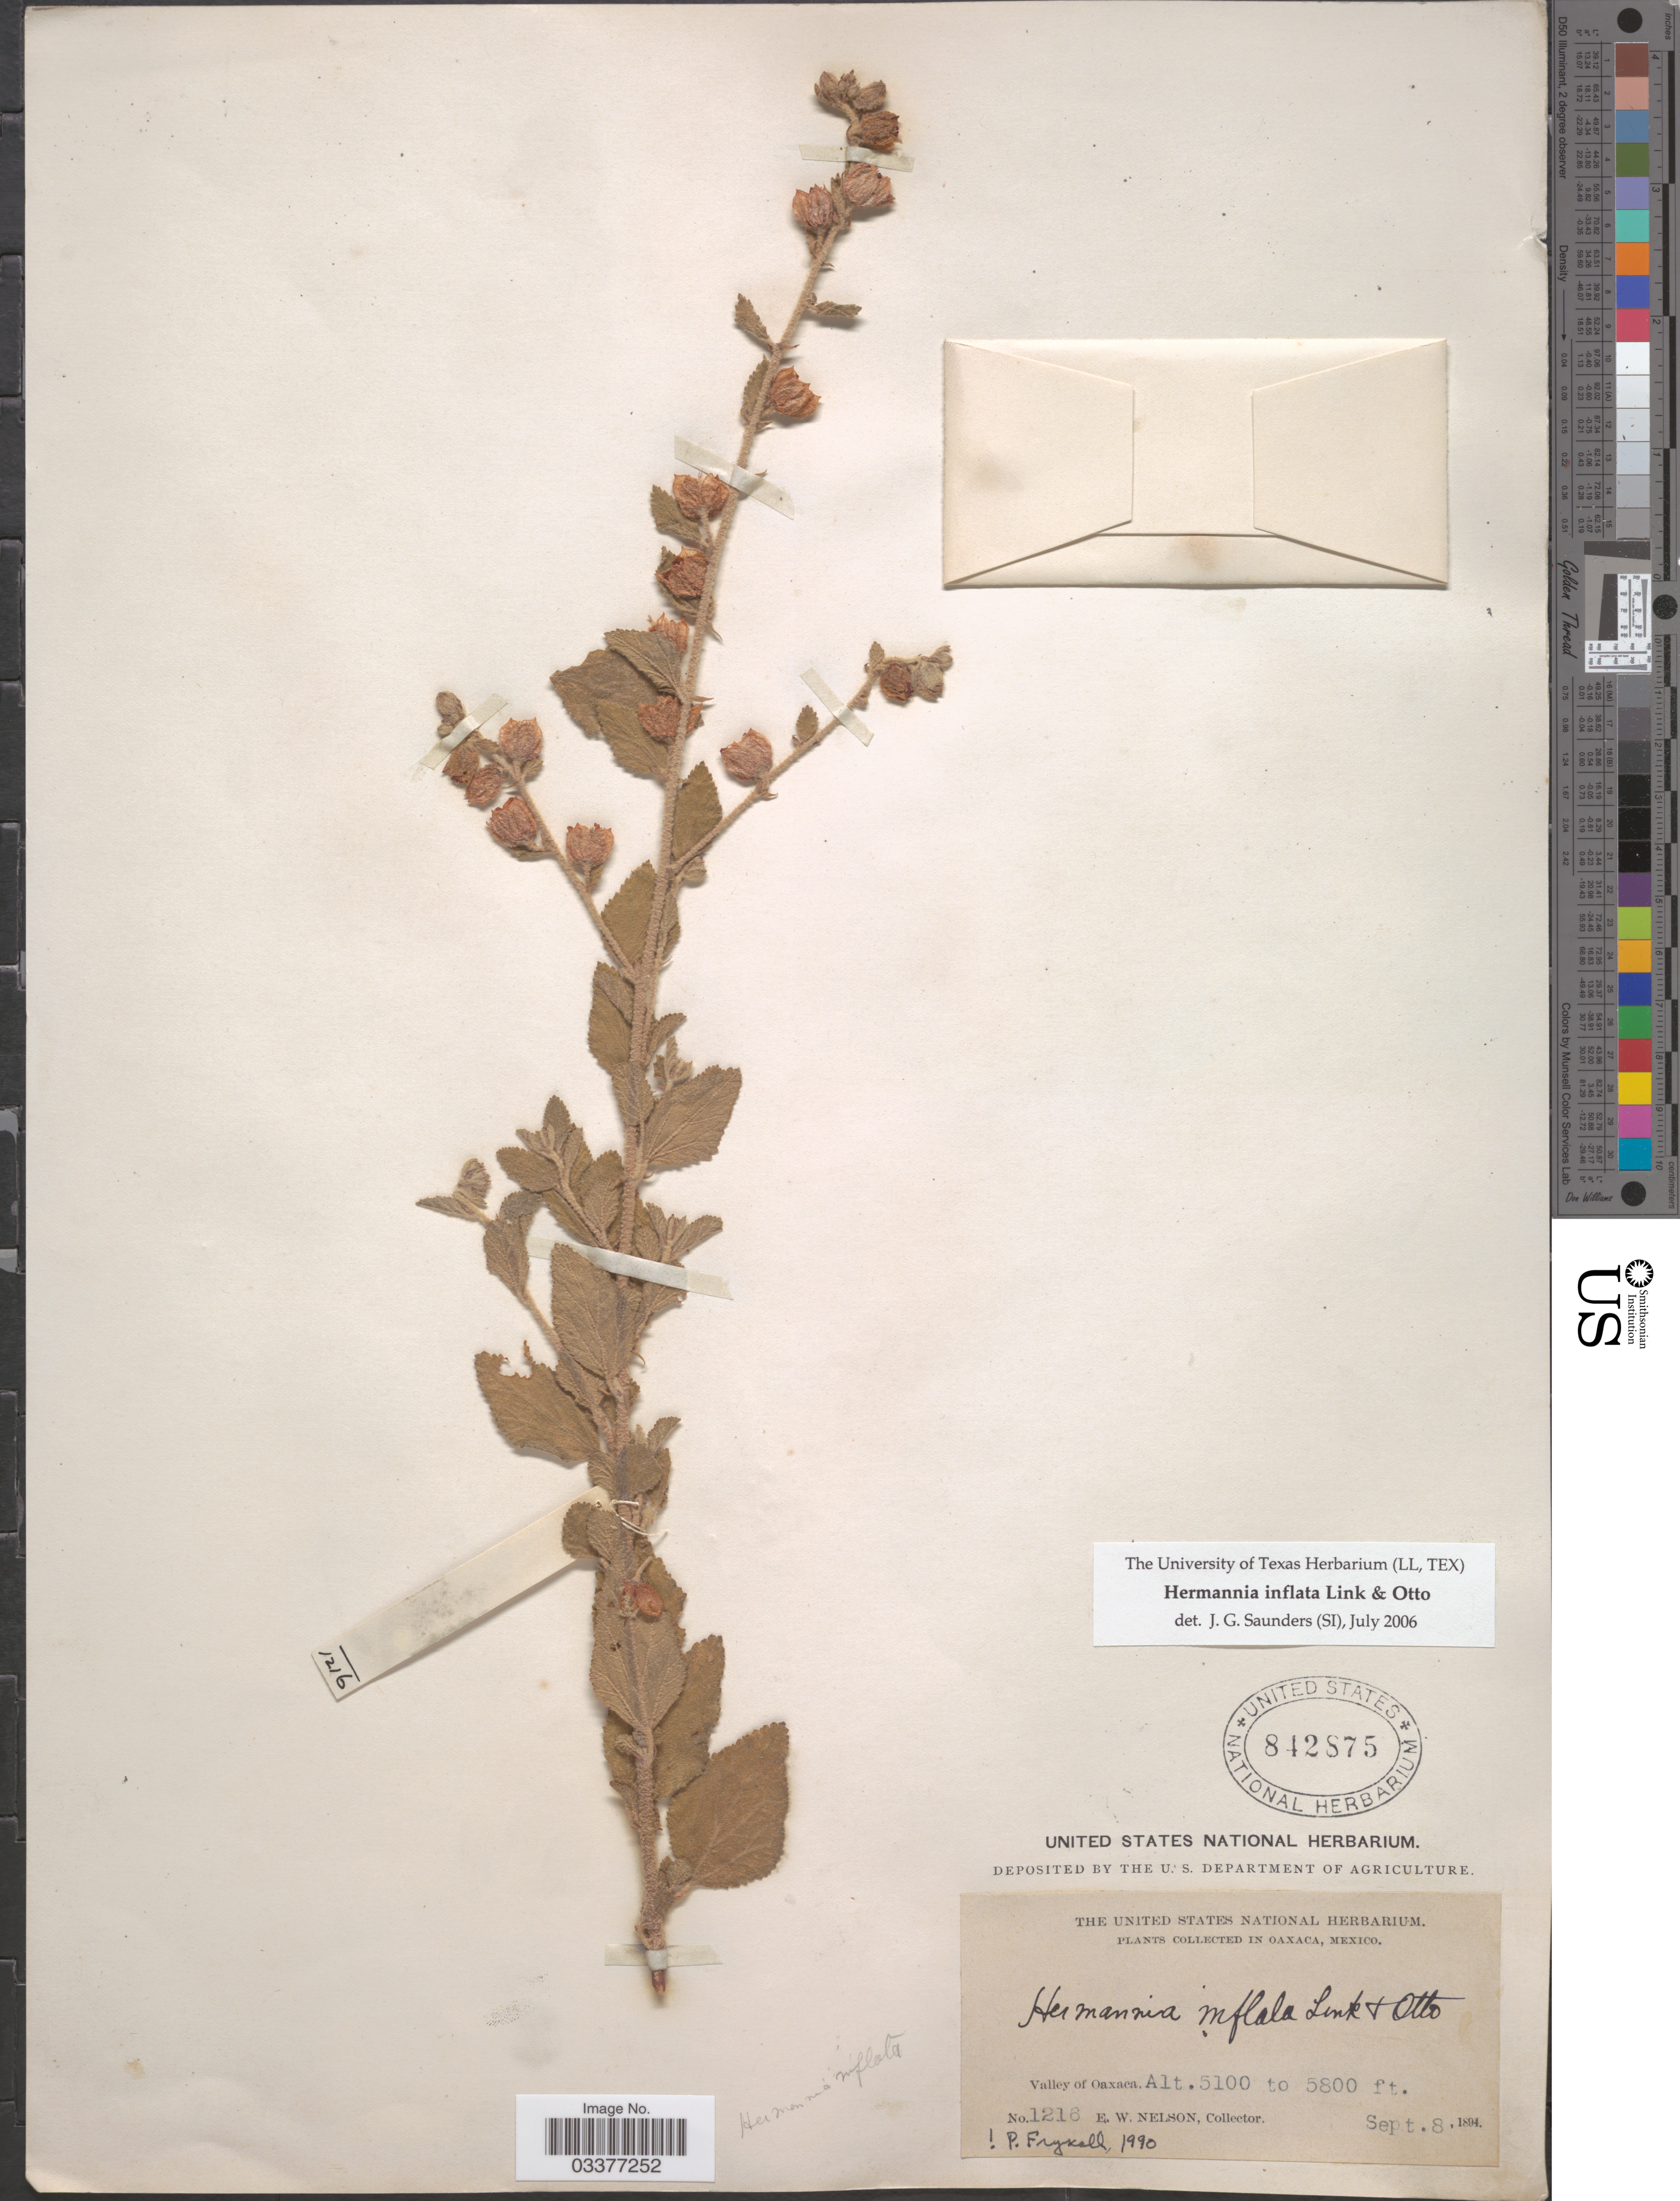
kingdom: Plantae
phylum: Tracheophyta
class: Magnoliopsida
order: Malvales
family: Malvaceae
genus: Hermannia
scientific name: Hermannia inflata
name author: Link & Otto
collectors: E. W. Nelson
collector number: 1216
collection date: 1894-09-08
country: Mexico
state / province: Oaxaca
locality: Valley of Oaxaca.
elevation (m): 1554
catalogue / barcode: US 842875